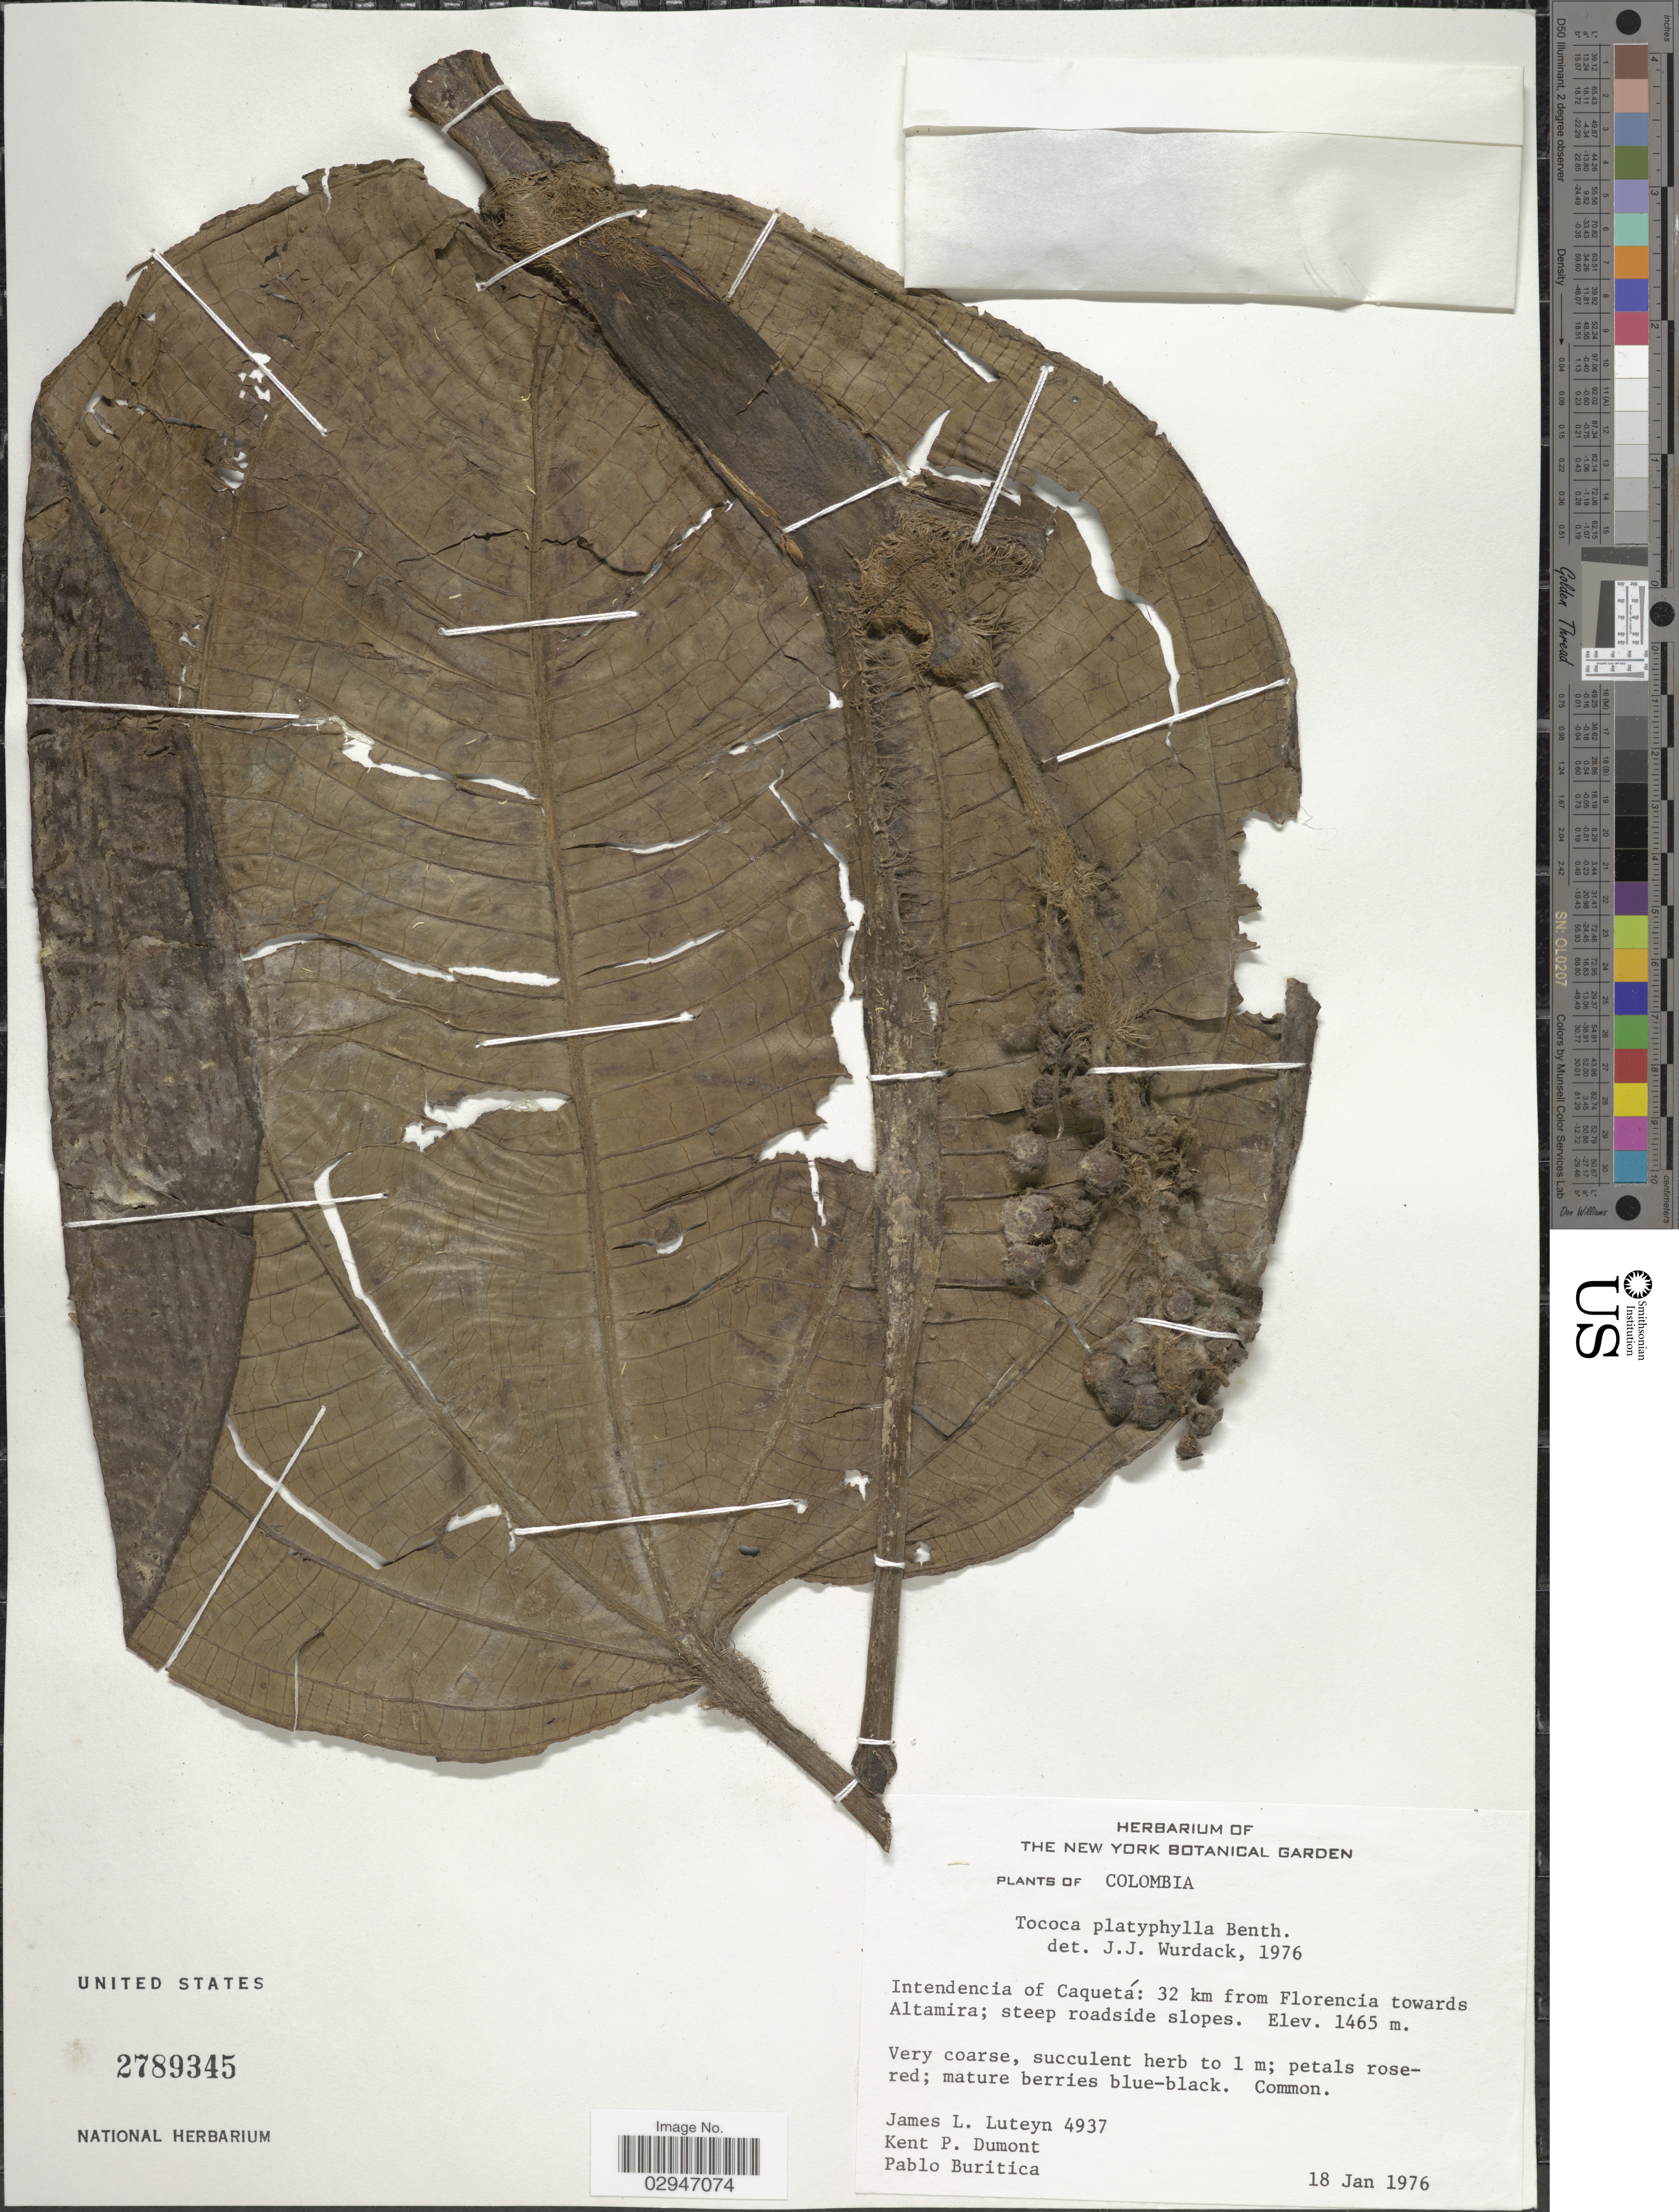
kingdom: Plantae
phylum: Tracheophyta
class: Magnoliopsida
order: Myrtales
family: Melastomataceae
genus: Tococa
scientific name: Tococa platyphylla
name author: Benth.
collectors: J. Luteyn, K. P. Dumont & P. Buritica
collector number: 4937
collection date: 1976-01-18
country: Colombia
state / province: Caquetá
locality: Intendencia of Caquetá: 32 km from Florencia towards Altamira; steep roadside slopes.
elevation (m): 1465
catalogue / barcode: US 2789345